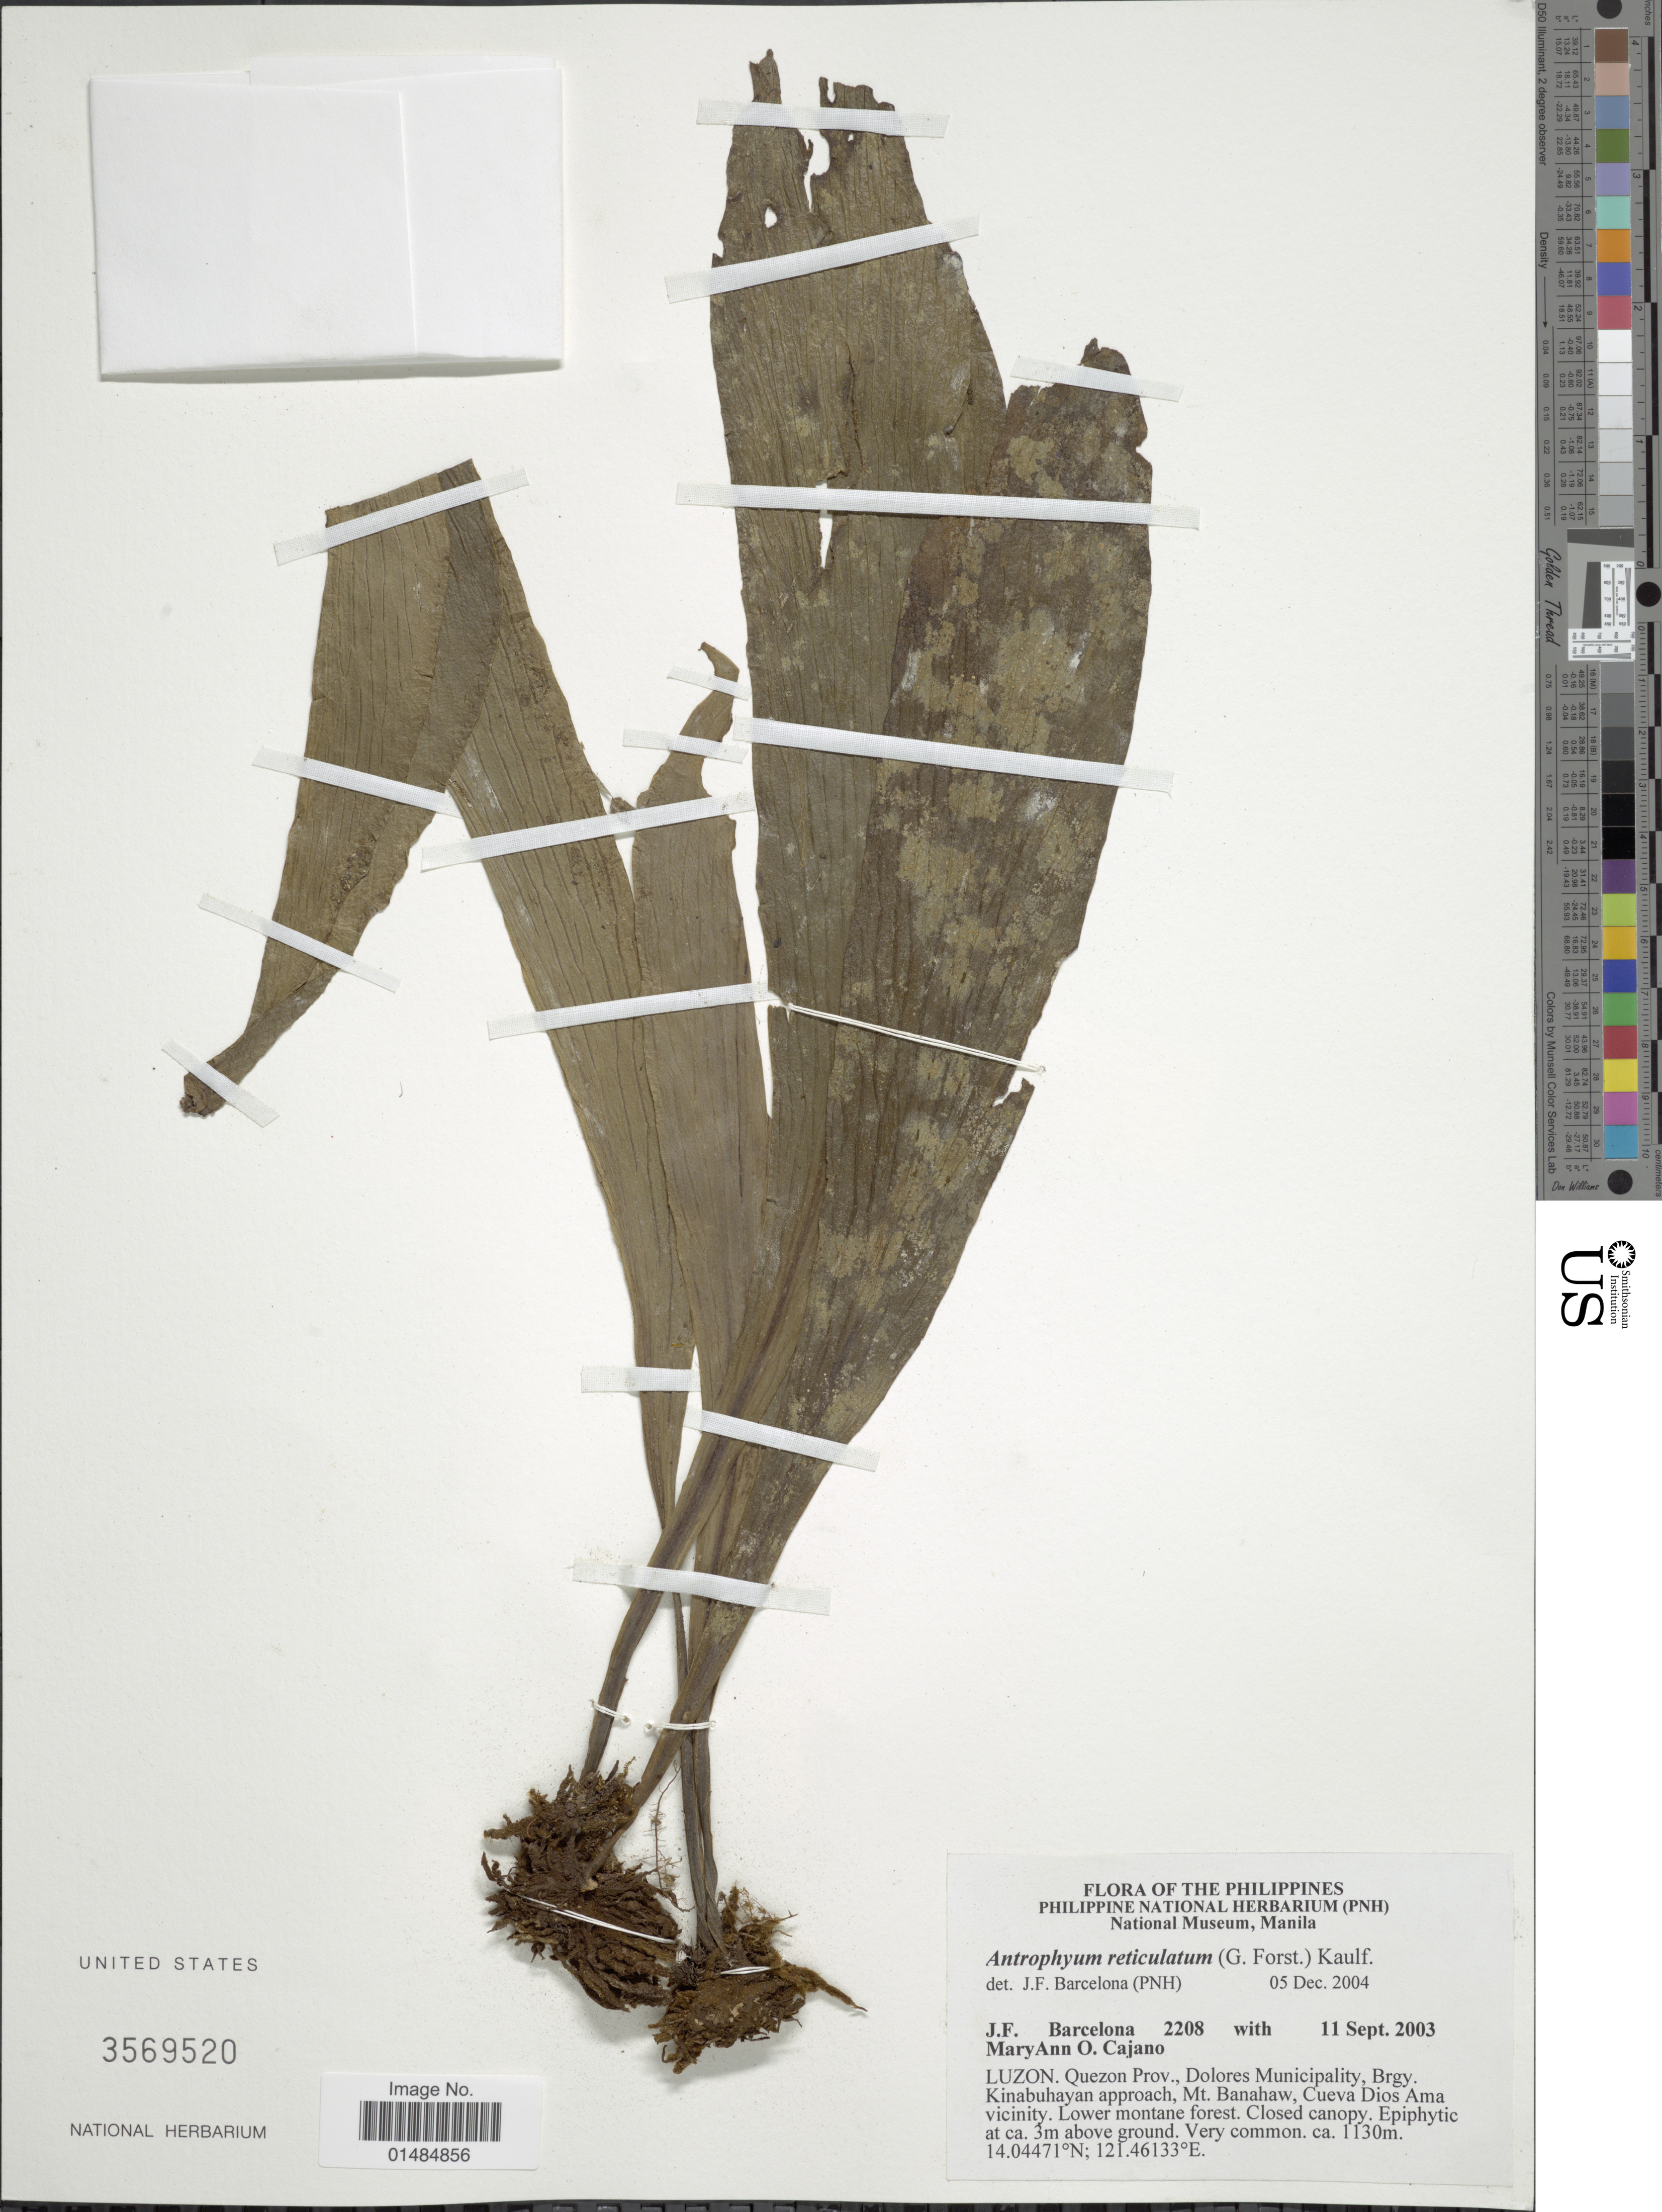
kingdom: Plantae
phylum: Tracheophyta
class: Polypodiopsida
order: Polypodiales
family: Pteridaceae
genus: Antrophyum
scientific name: Antrophyum reticulatum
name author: (G. Forst.) Kaulf.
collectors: J. F. Barcelona & M. Cajano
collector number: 2208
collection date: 2003-09-11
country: Philippines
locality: Quezon Prov., Dolores Municipality, Brgy. Kinabuhayan approach, Mt. Banahaw, Cueva Dios Ama vicinity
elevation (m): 1130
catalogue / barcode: US 3569520